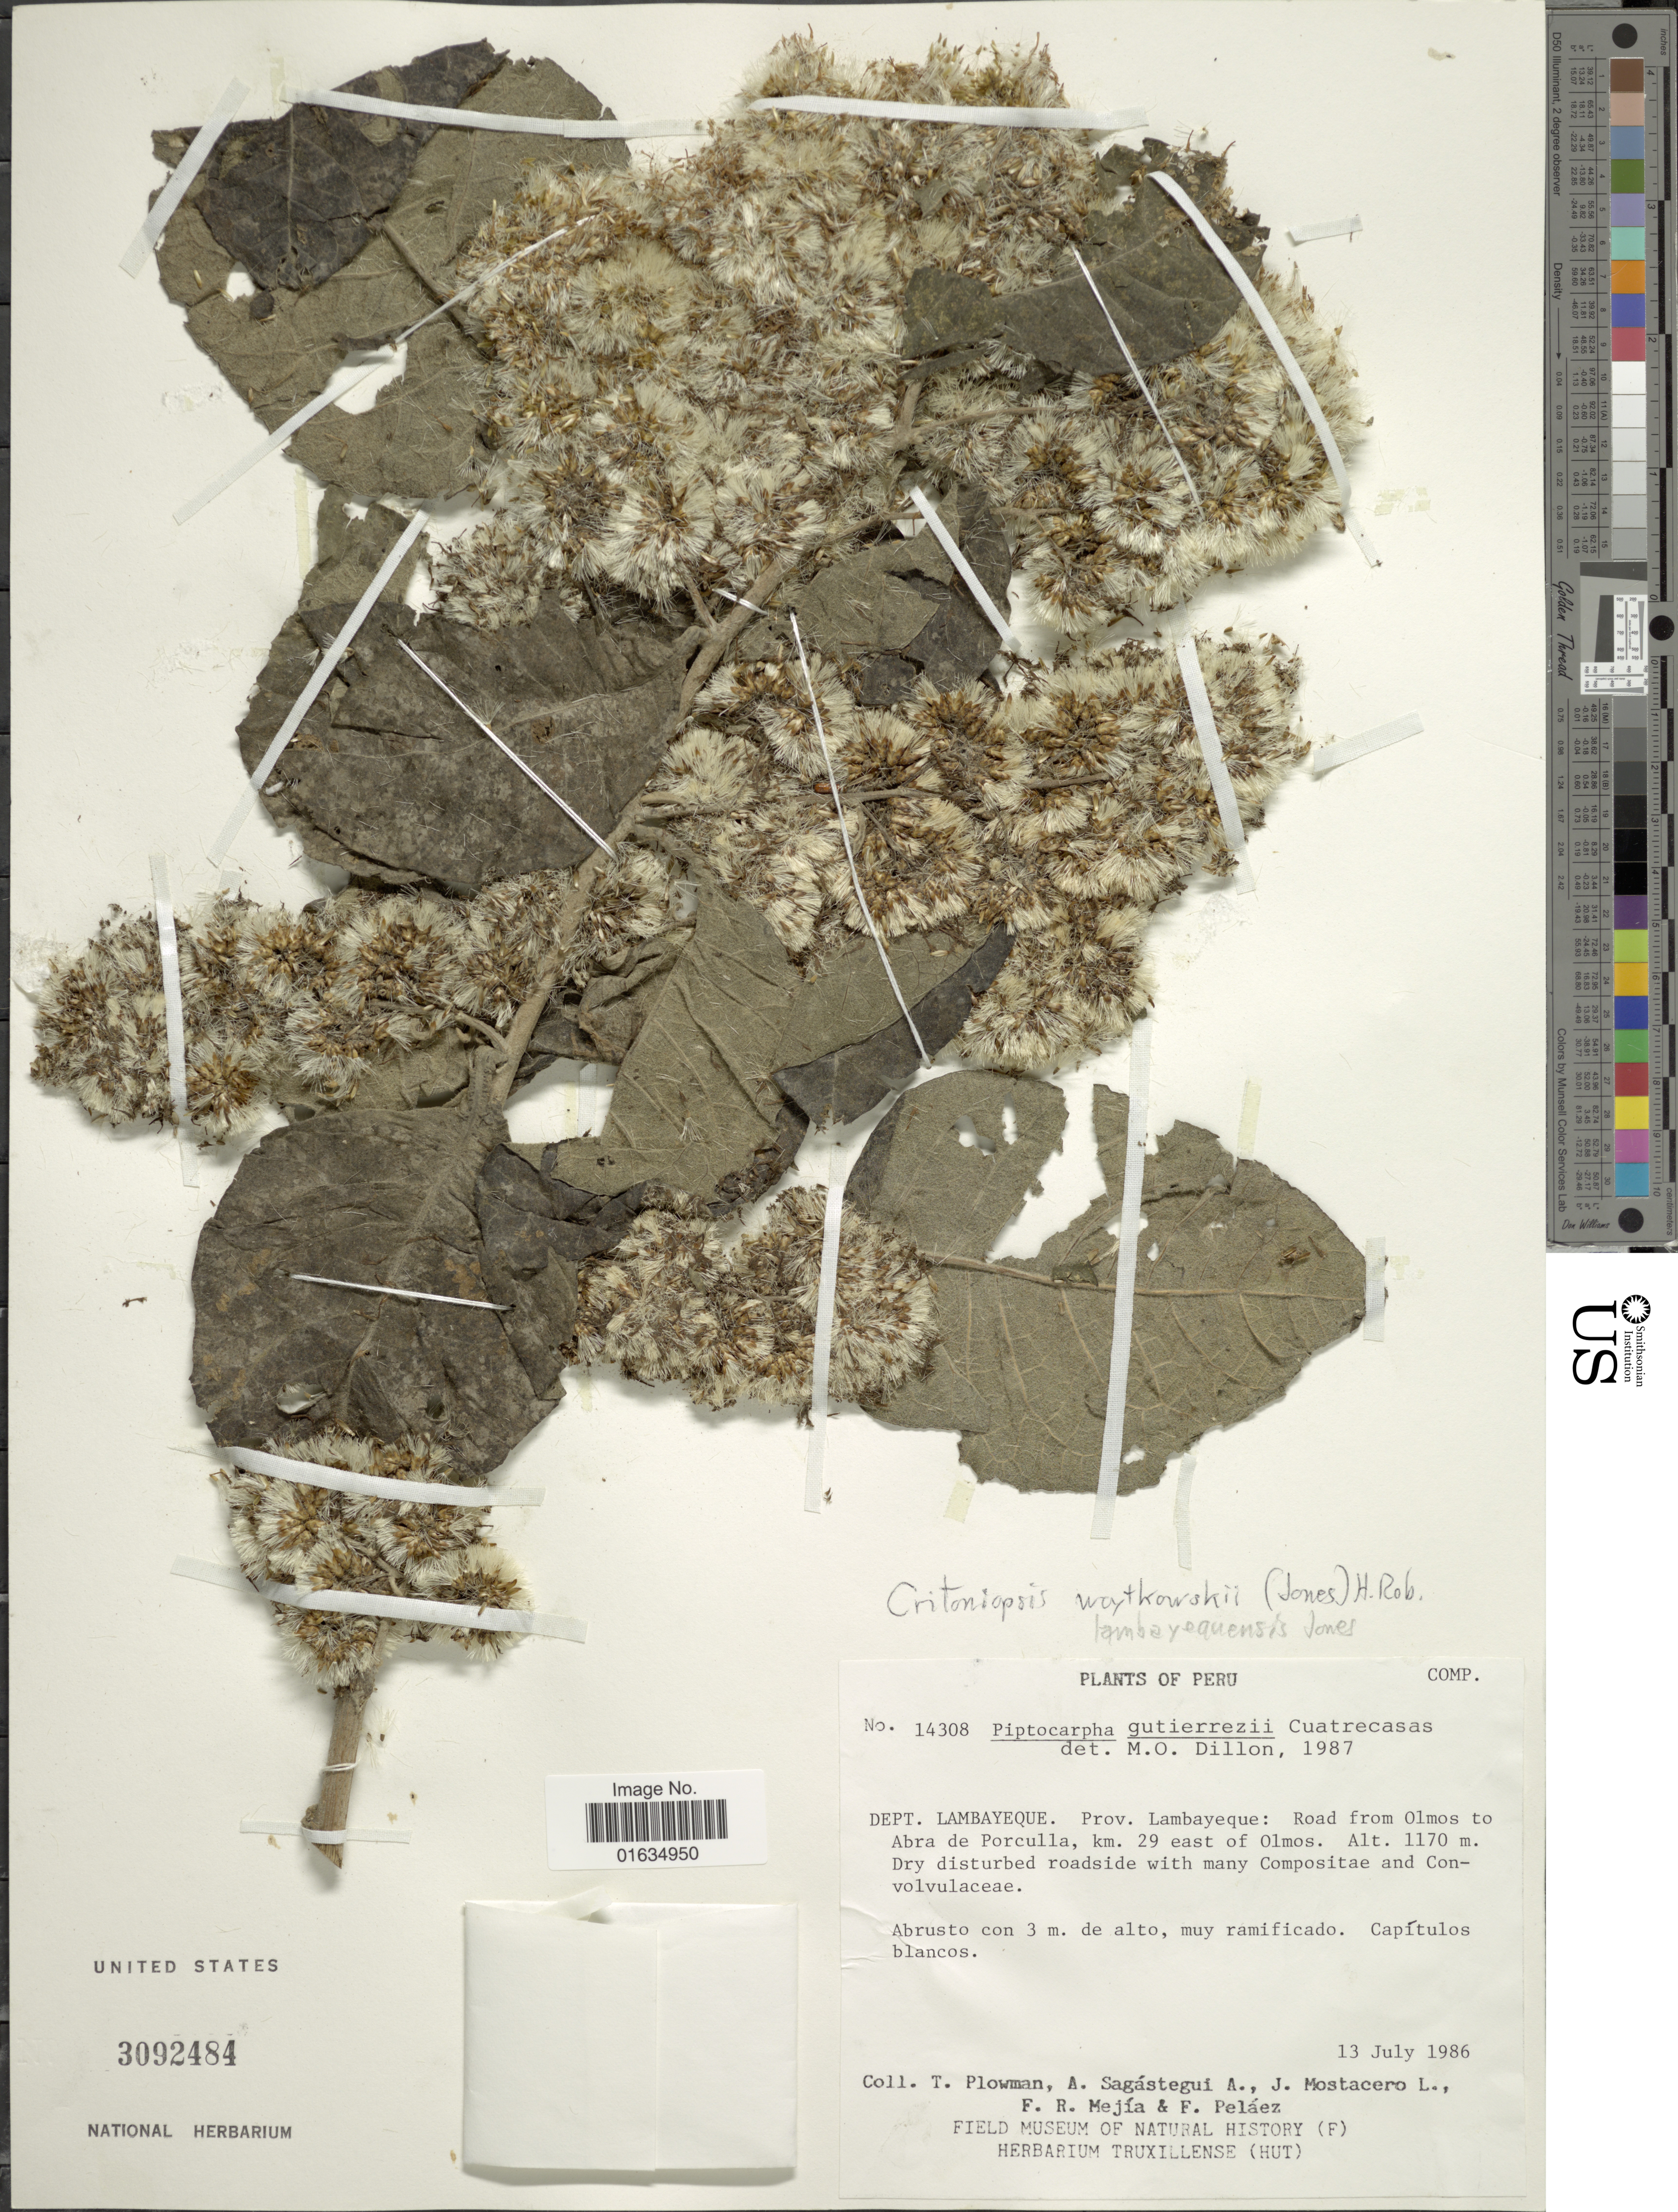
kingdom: Plantae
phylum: Tracheophyta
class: Magnoliopsida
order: Asterales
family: Asteraceae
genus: Critoniopsis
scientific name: Critoniopsis woytkowskii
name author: (S.B. Jones) H. Rob.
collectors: T. Plowman, A. Sagástegui A., J. Mostacero L., F. R. Mejia & F. Pelaez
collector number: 14308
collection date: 1986-07-13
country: Peru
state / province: Lambayeque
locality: Dept. Lambayeque, Prov. Lambayeque, road from Olmos to Abra de Porculla, km 29 east of Olmos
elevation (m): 1170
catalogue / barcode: US 3092484